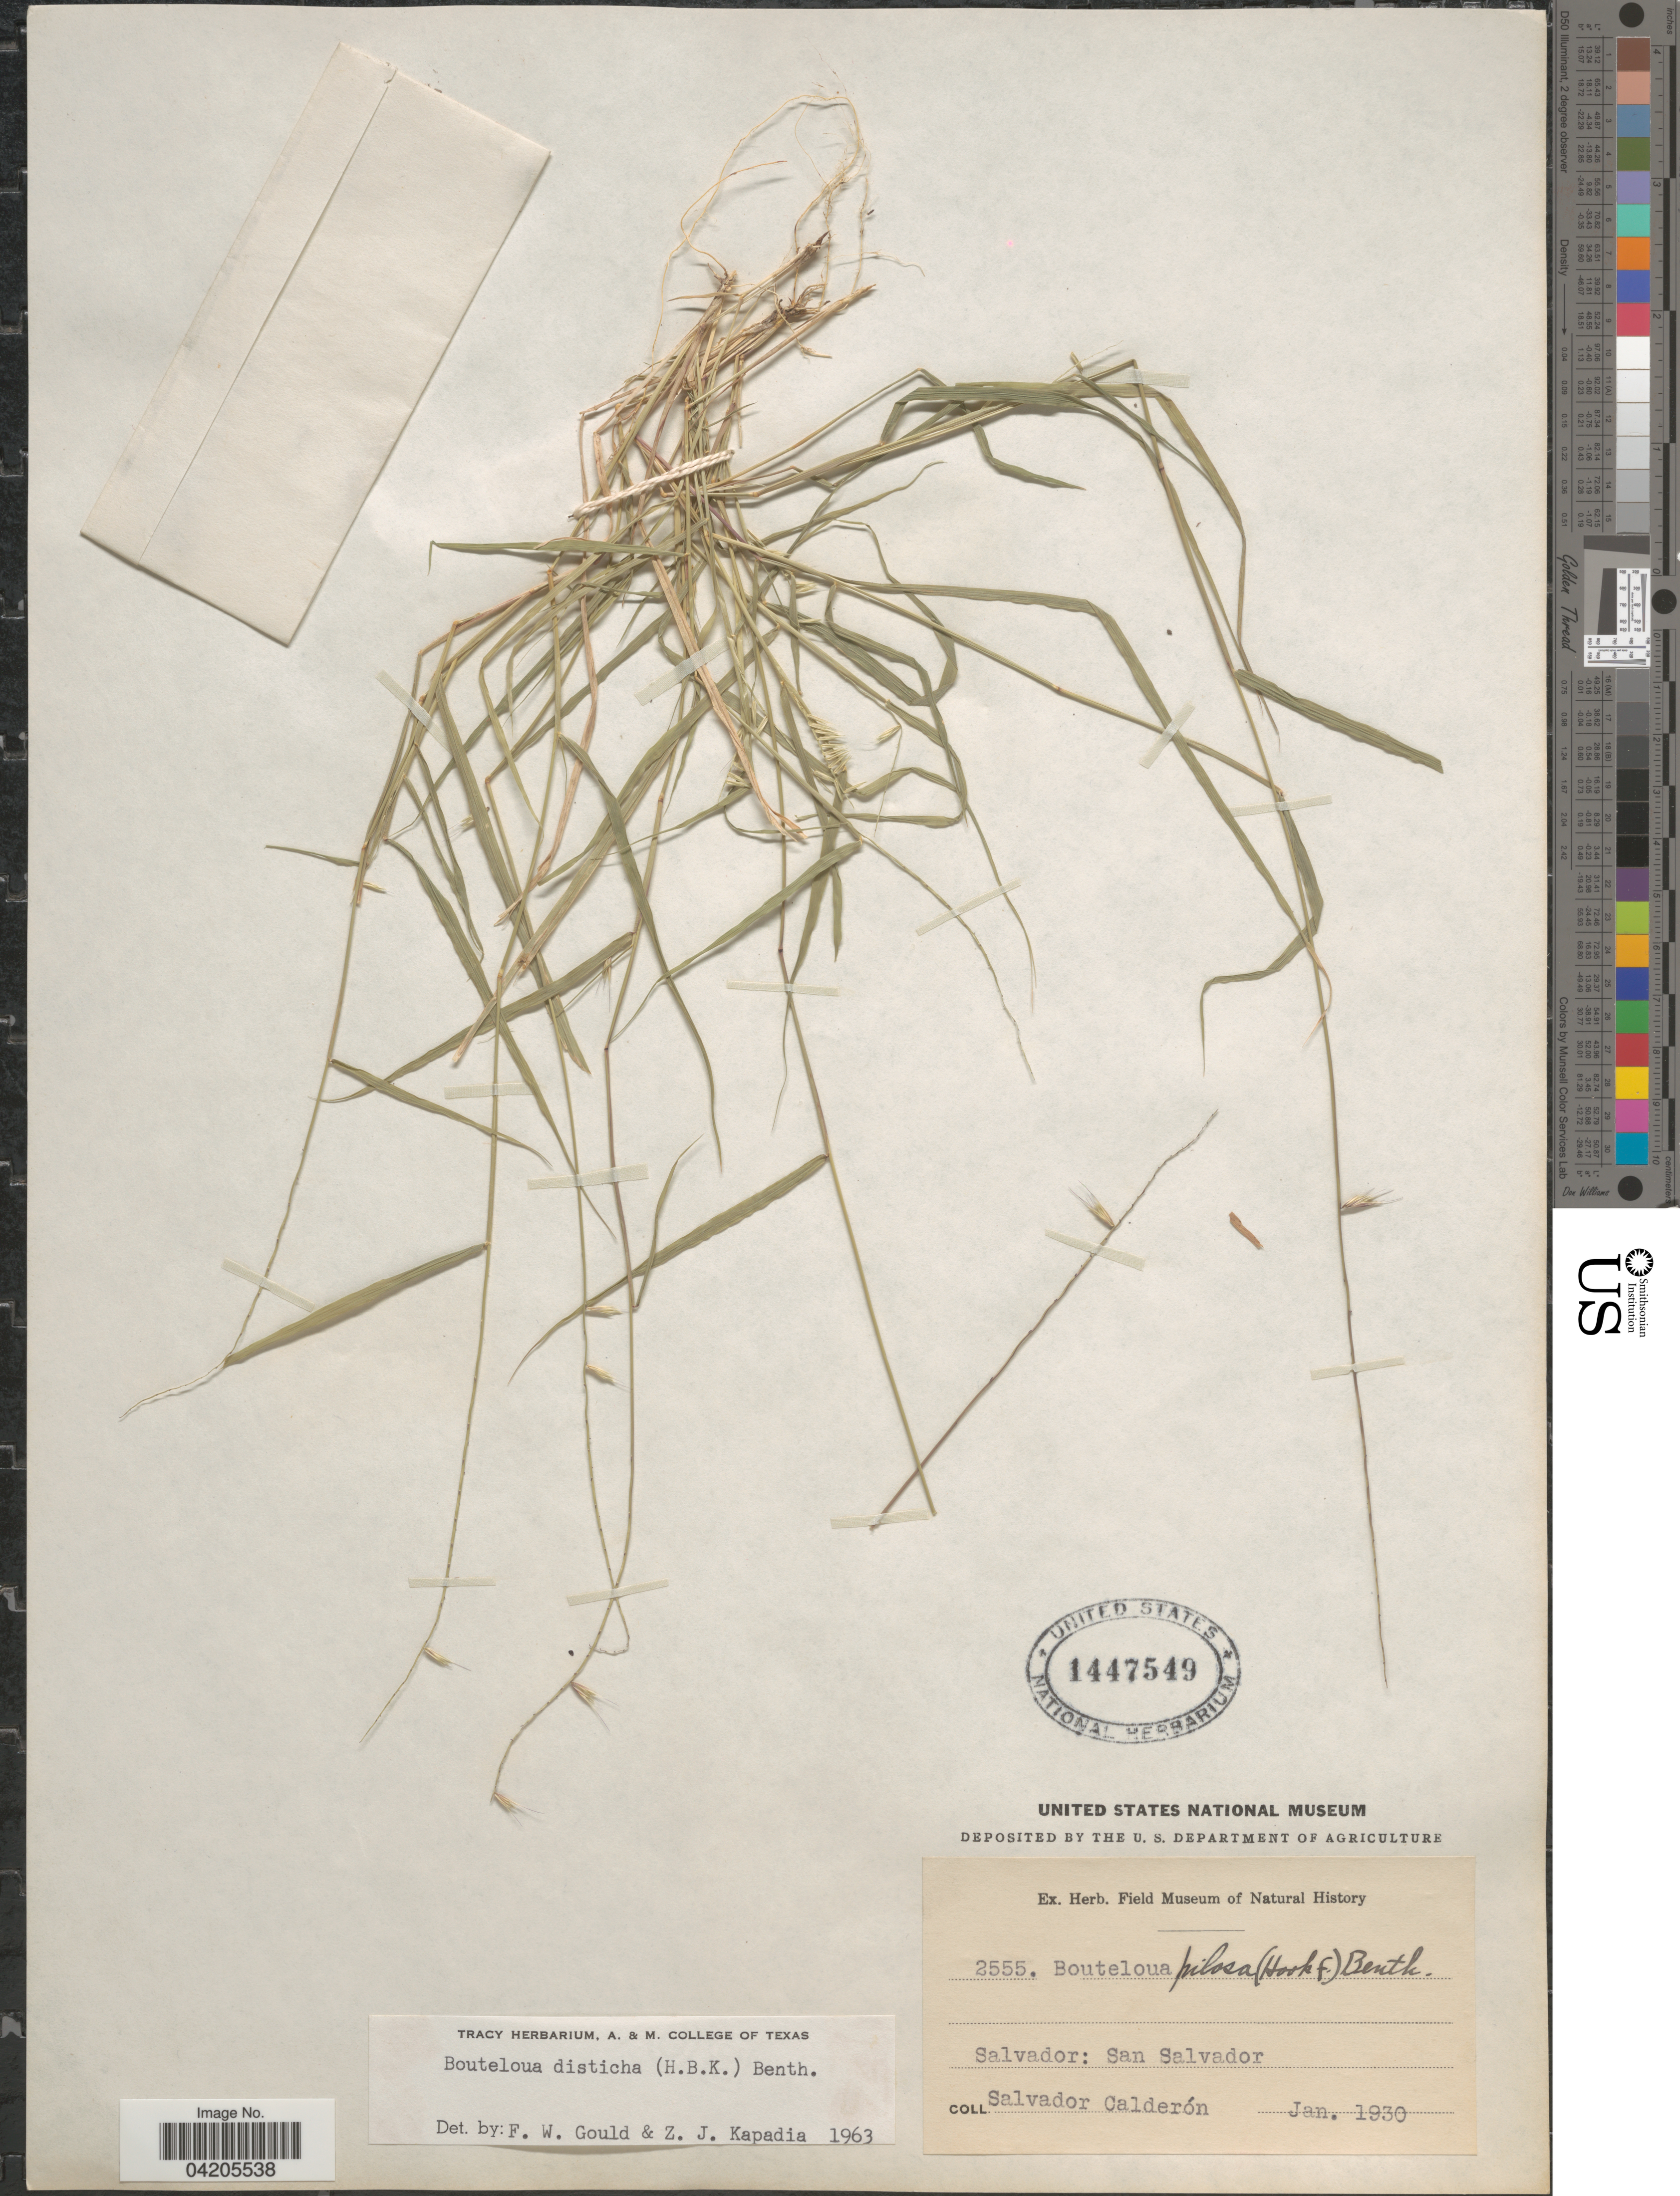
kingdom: Plantae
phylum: Tracheophyta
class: Liliopsida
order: Poales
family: Poaceae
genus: Bouteloua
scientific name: Bouteloua disticha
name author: (Kunth) Benth.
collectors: S. Calderón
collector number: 2555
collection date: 1930-01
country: El Salvador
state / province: San Salvador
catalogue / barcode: US 1447549